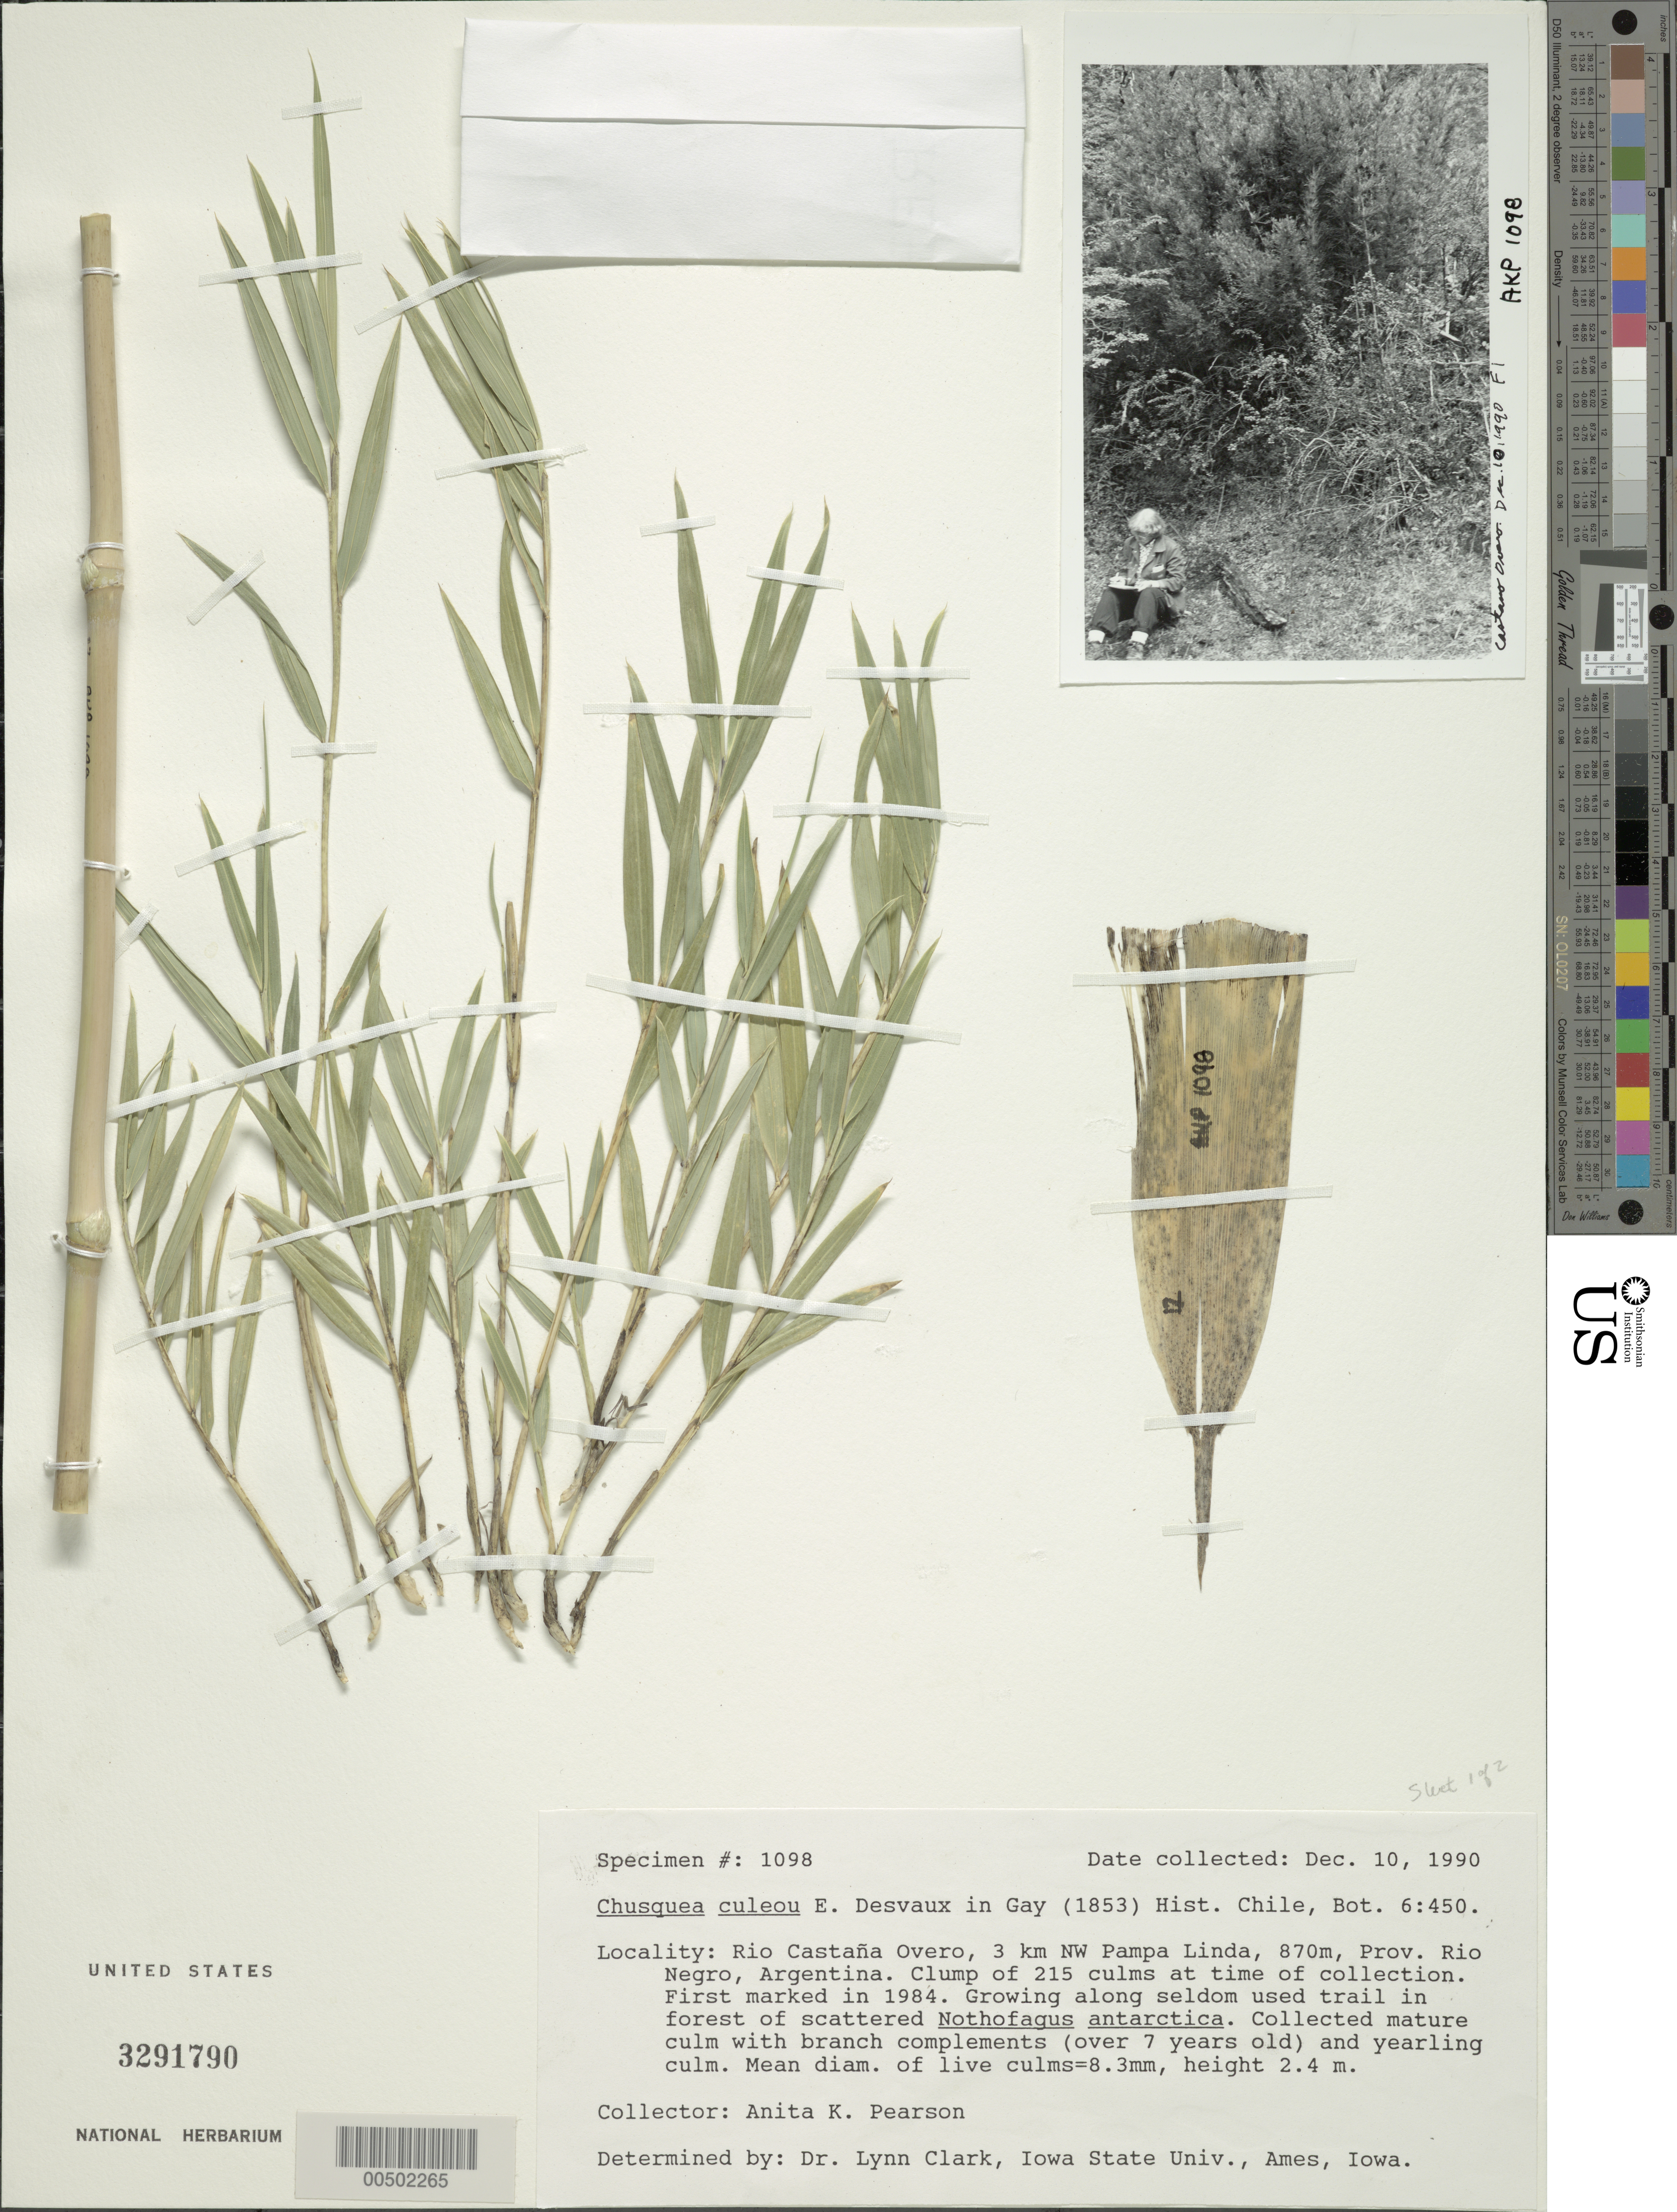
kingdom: Plantae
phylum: Tracheophyta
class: Liliopsida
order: Poales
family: Poaceae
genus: Chusquea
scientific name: Chusquea culeou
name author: É. Desv.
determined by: Clark, Lynn G., (ISC), Iowa State University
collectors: A. K. Pearson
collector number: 1098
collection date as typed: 10 Dec 1990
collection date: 1990-12-10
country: Argentina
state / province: Río Negro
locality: Rio Castana Overo, 3 km NW Pampa Linda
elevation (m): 870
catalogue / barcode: US 3291790